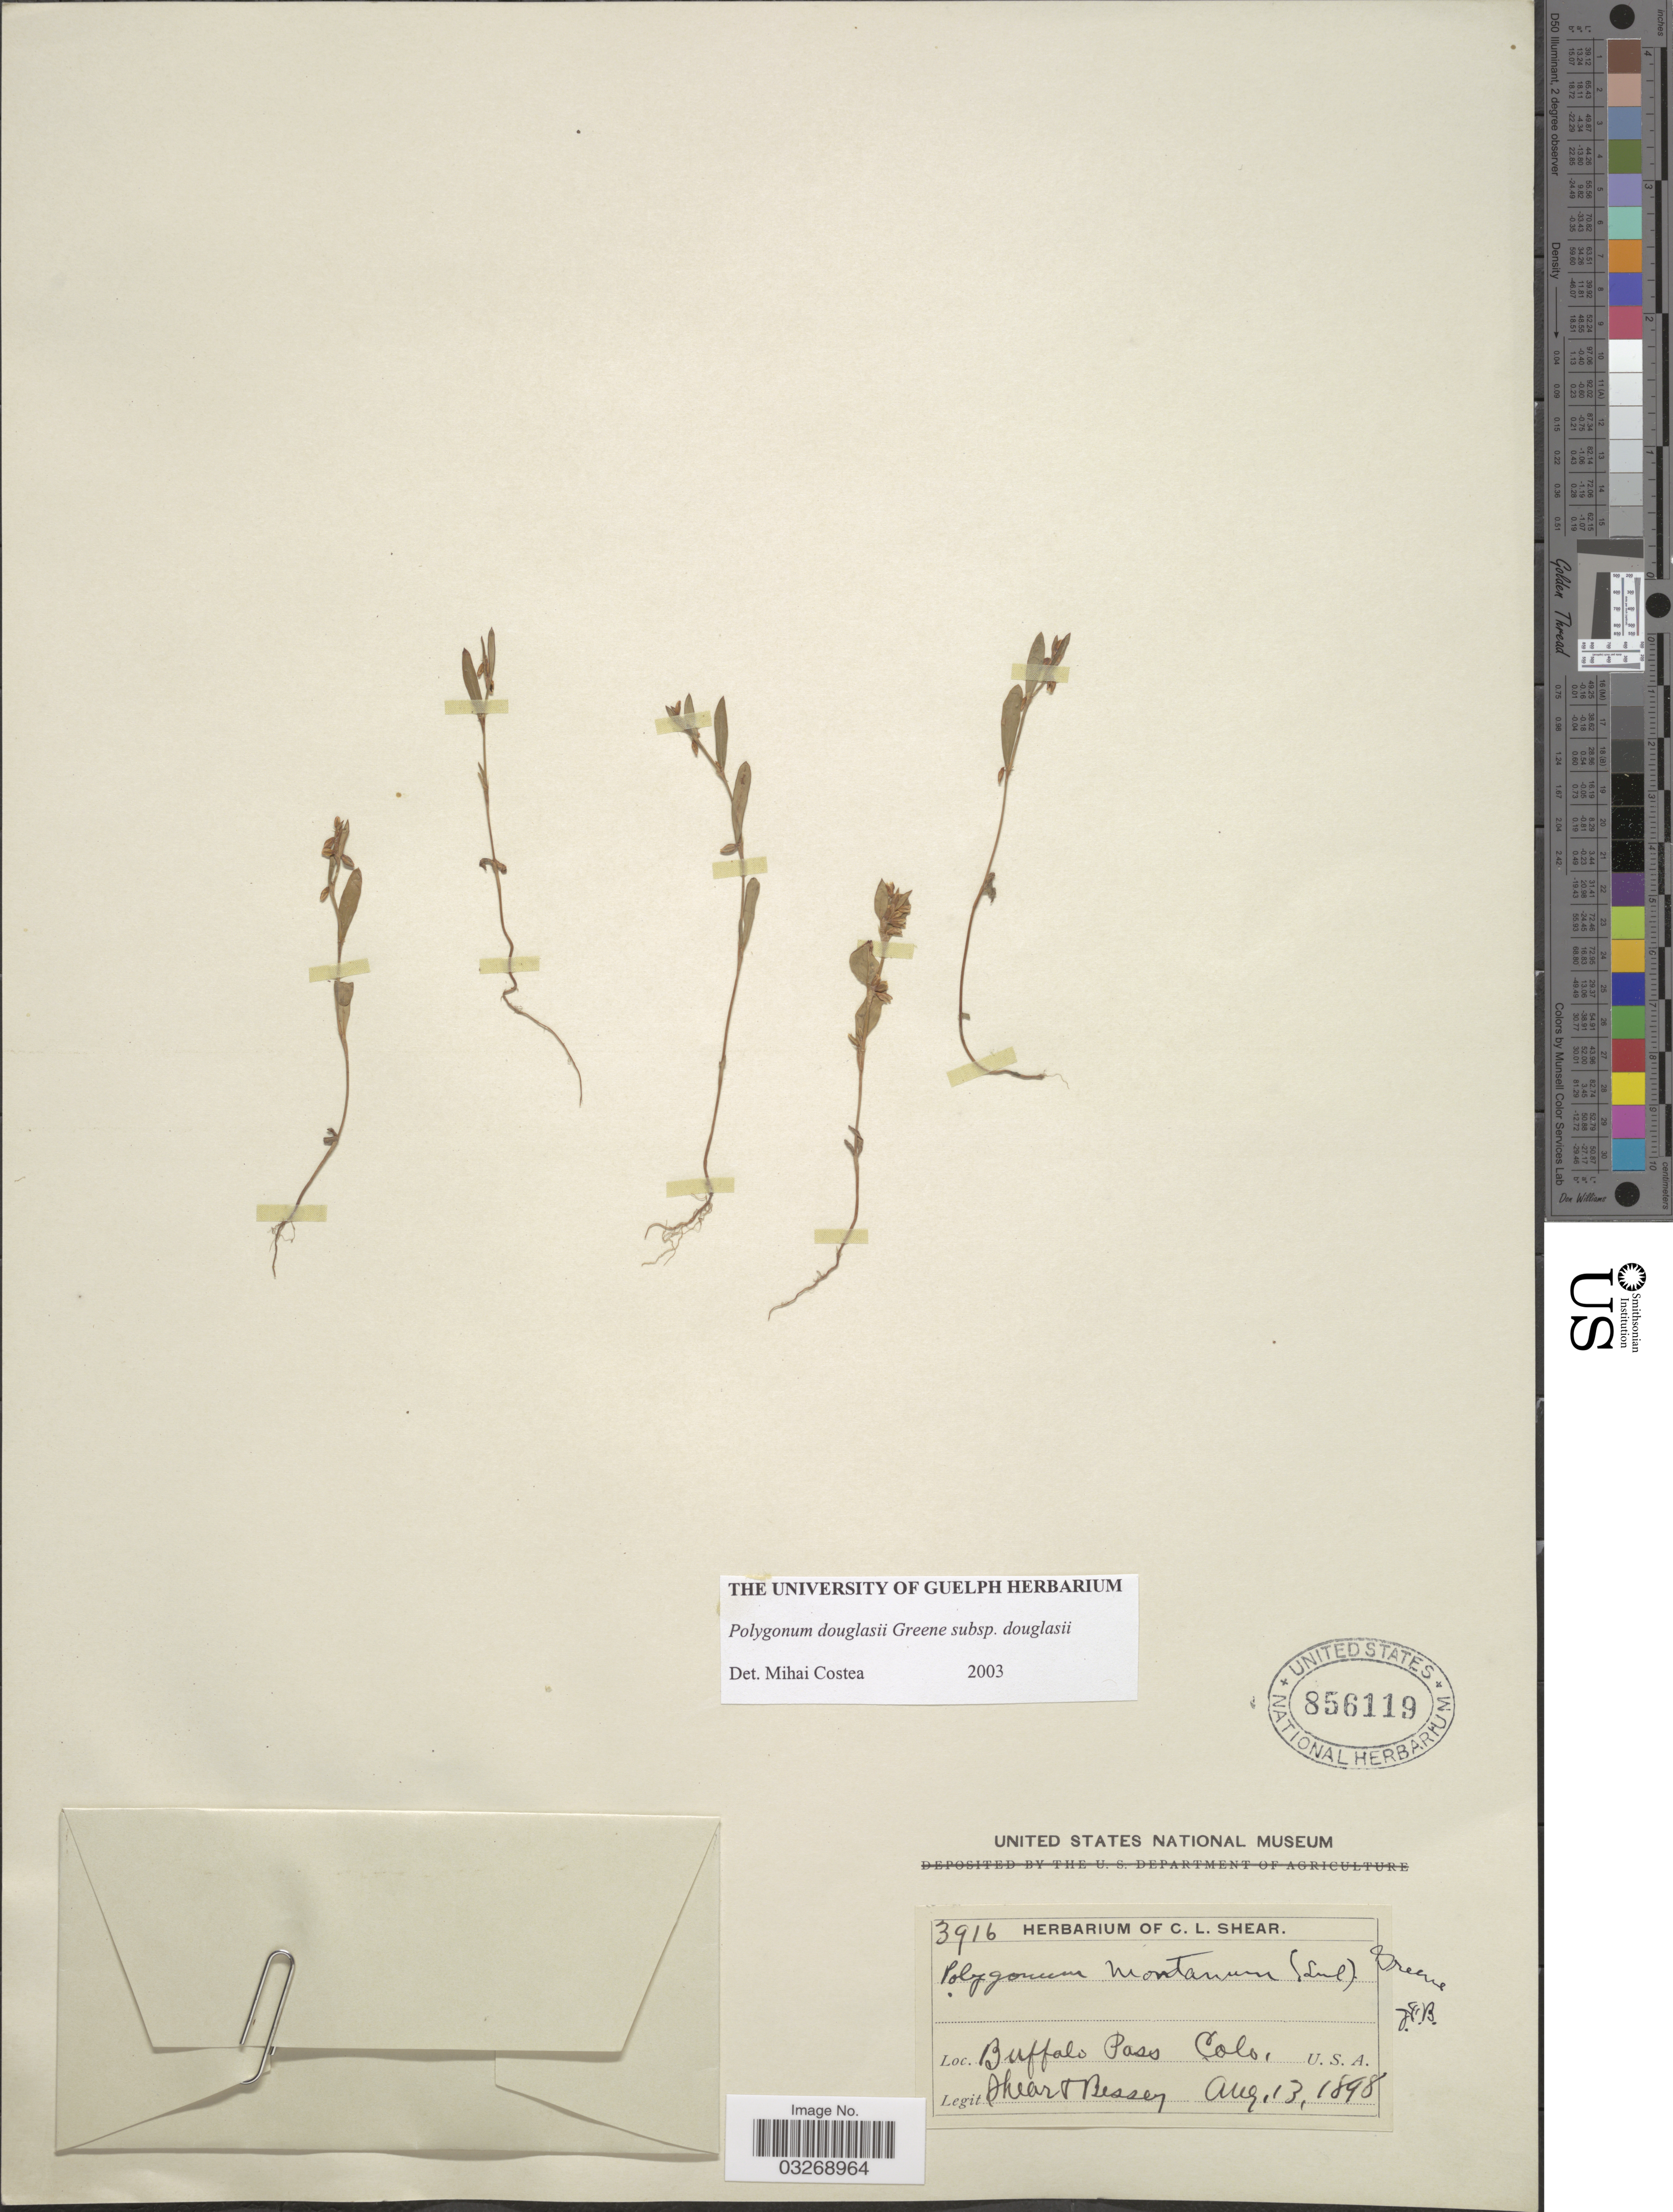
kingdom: Plantae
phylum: Tracheophyta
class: Magnoliopsida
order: Caryophyllales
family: Polygonaceae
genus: Polygonum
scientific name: Polygonum douglasii subsp. douglasii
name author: Greene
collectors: C. L. Shear & -. Bessey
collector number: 3916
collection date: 1898-08-13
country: United States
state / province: Colorado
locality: Buffalo Pass.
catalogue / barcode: US 856119